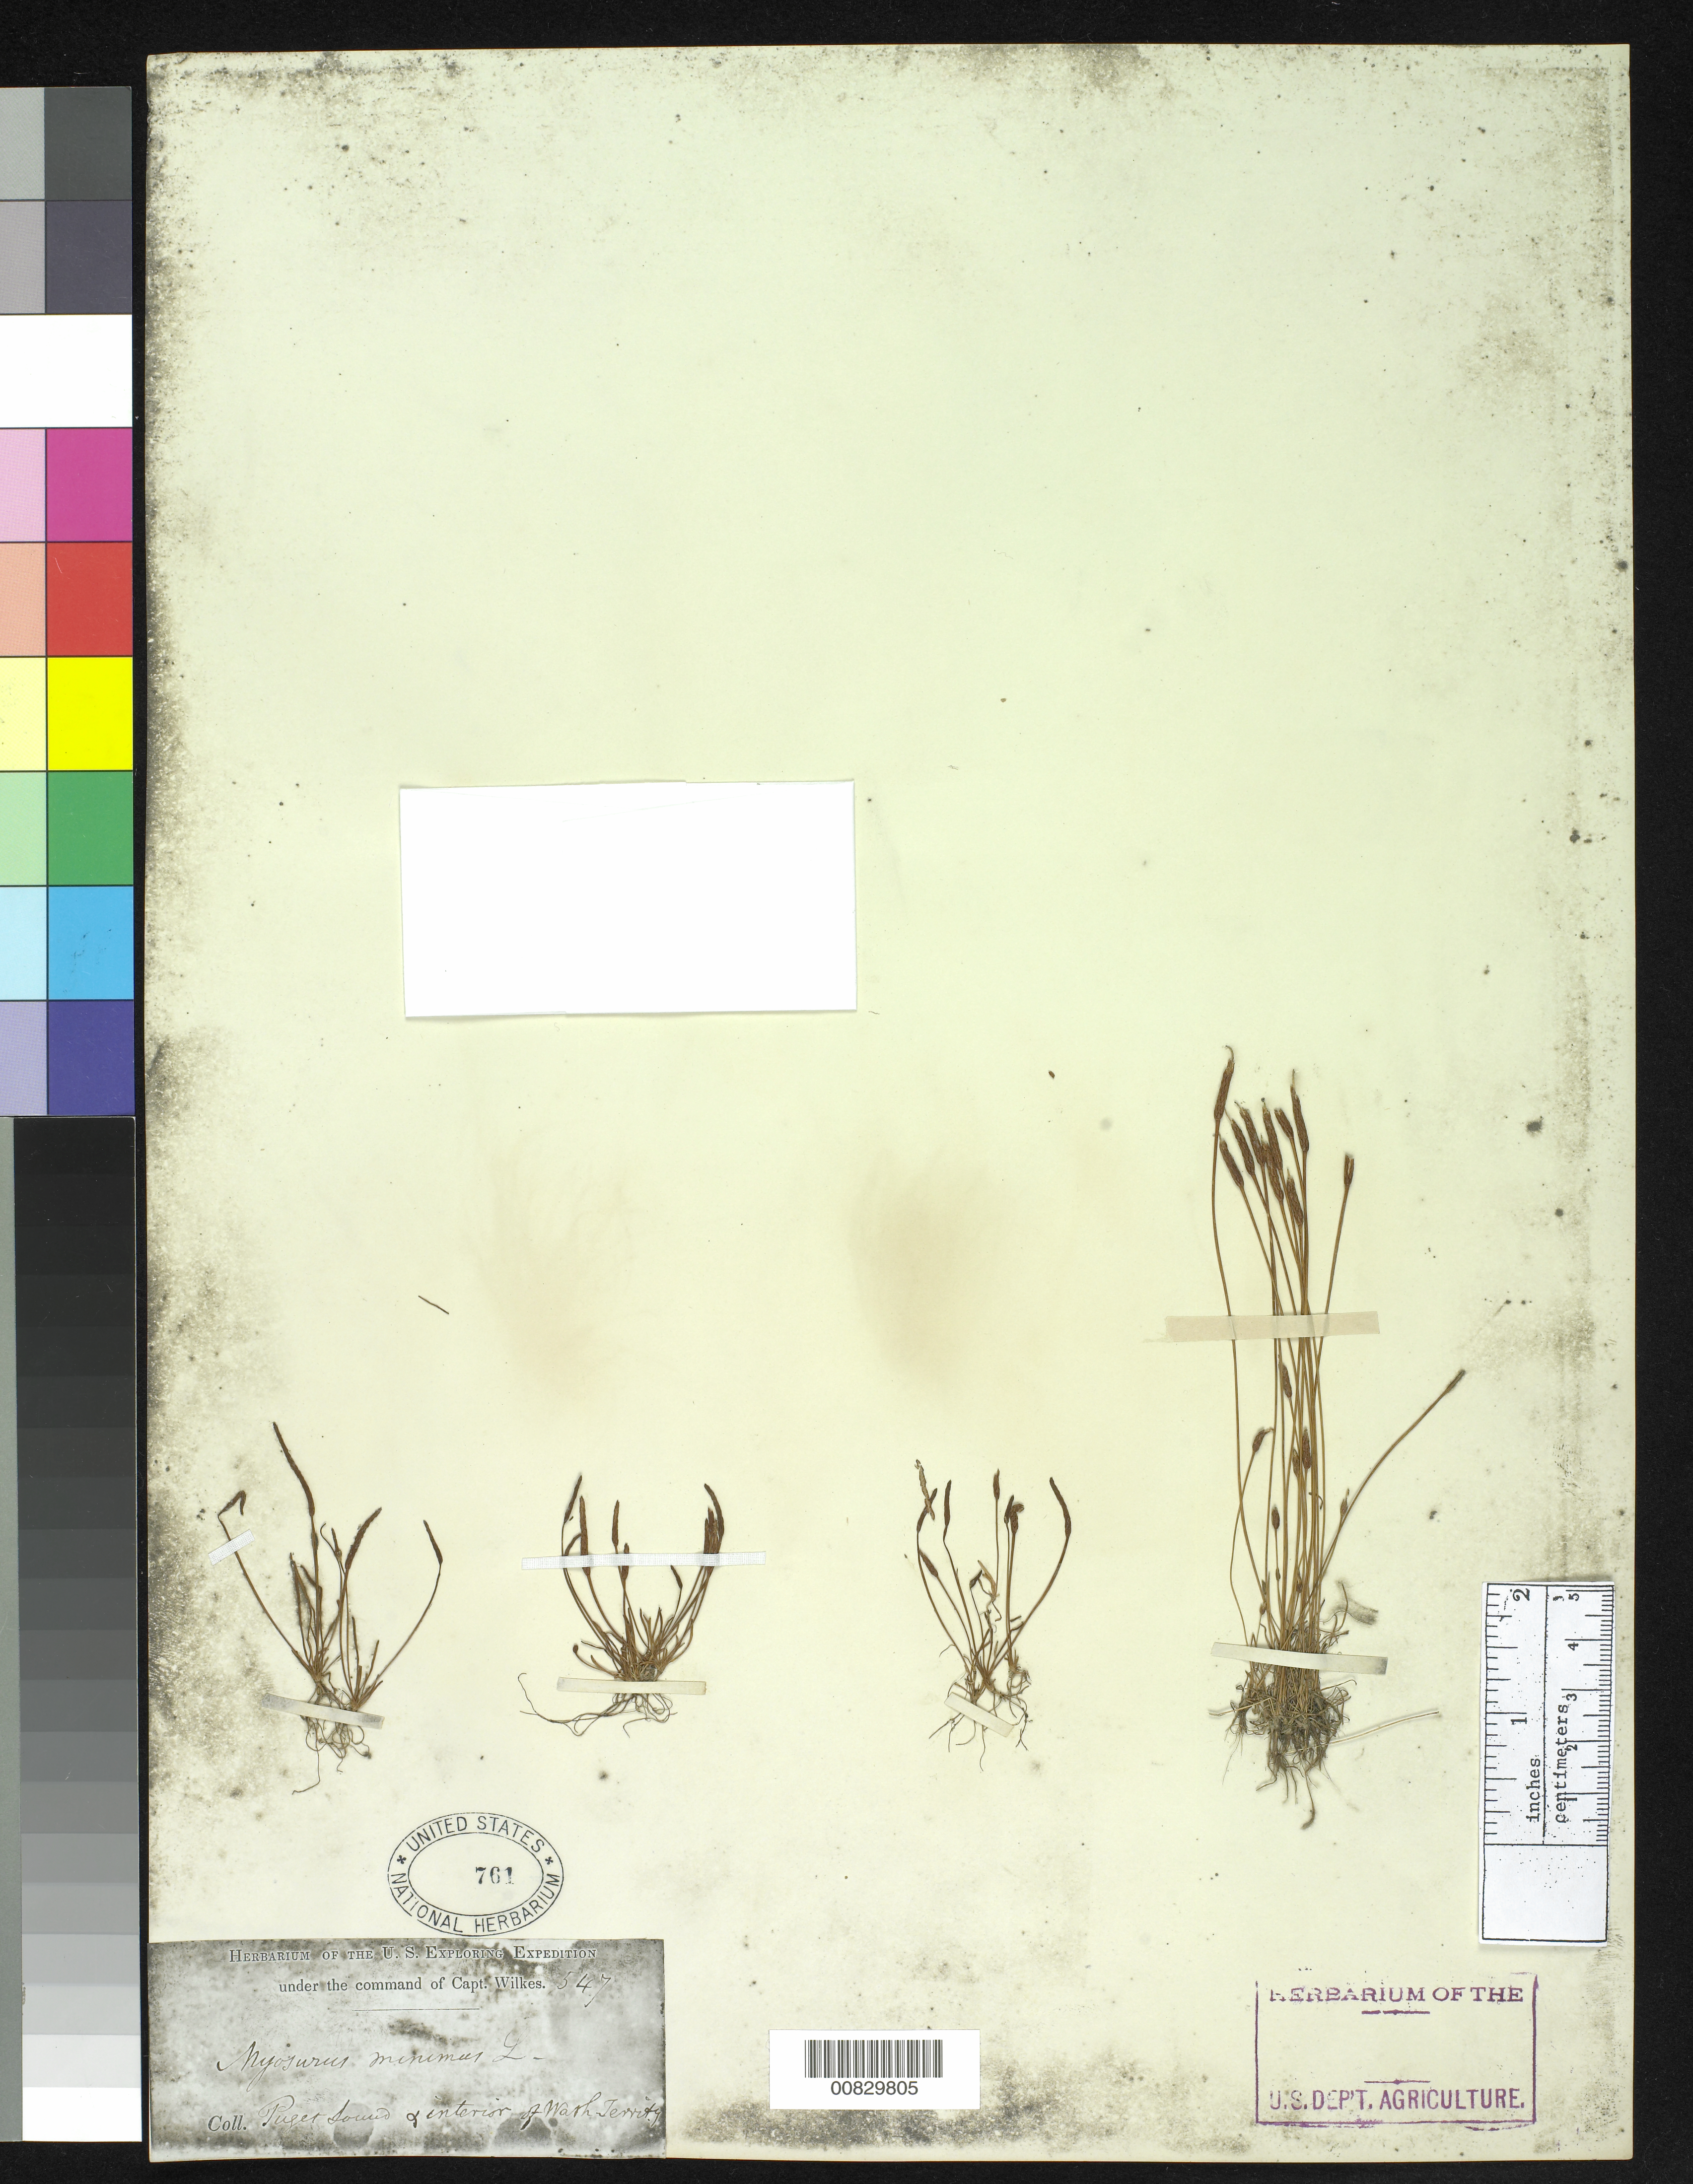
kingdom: Plantae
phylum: Tracheophyta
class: Magnoliopsida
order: Ranunculales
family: Ranunculaceae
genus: Myosurus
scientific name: Myosurus lepturus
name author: (A. Gray) Howell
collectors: Wilkes Explor. Exped.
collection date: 1838/1842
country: United States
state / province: Washington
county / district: King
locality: Puget Sound and interior of Wash. Territory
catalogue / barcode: US 761